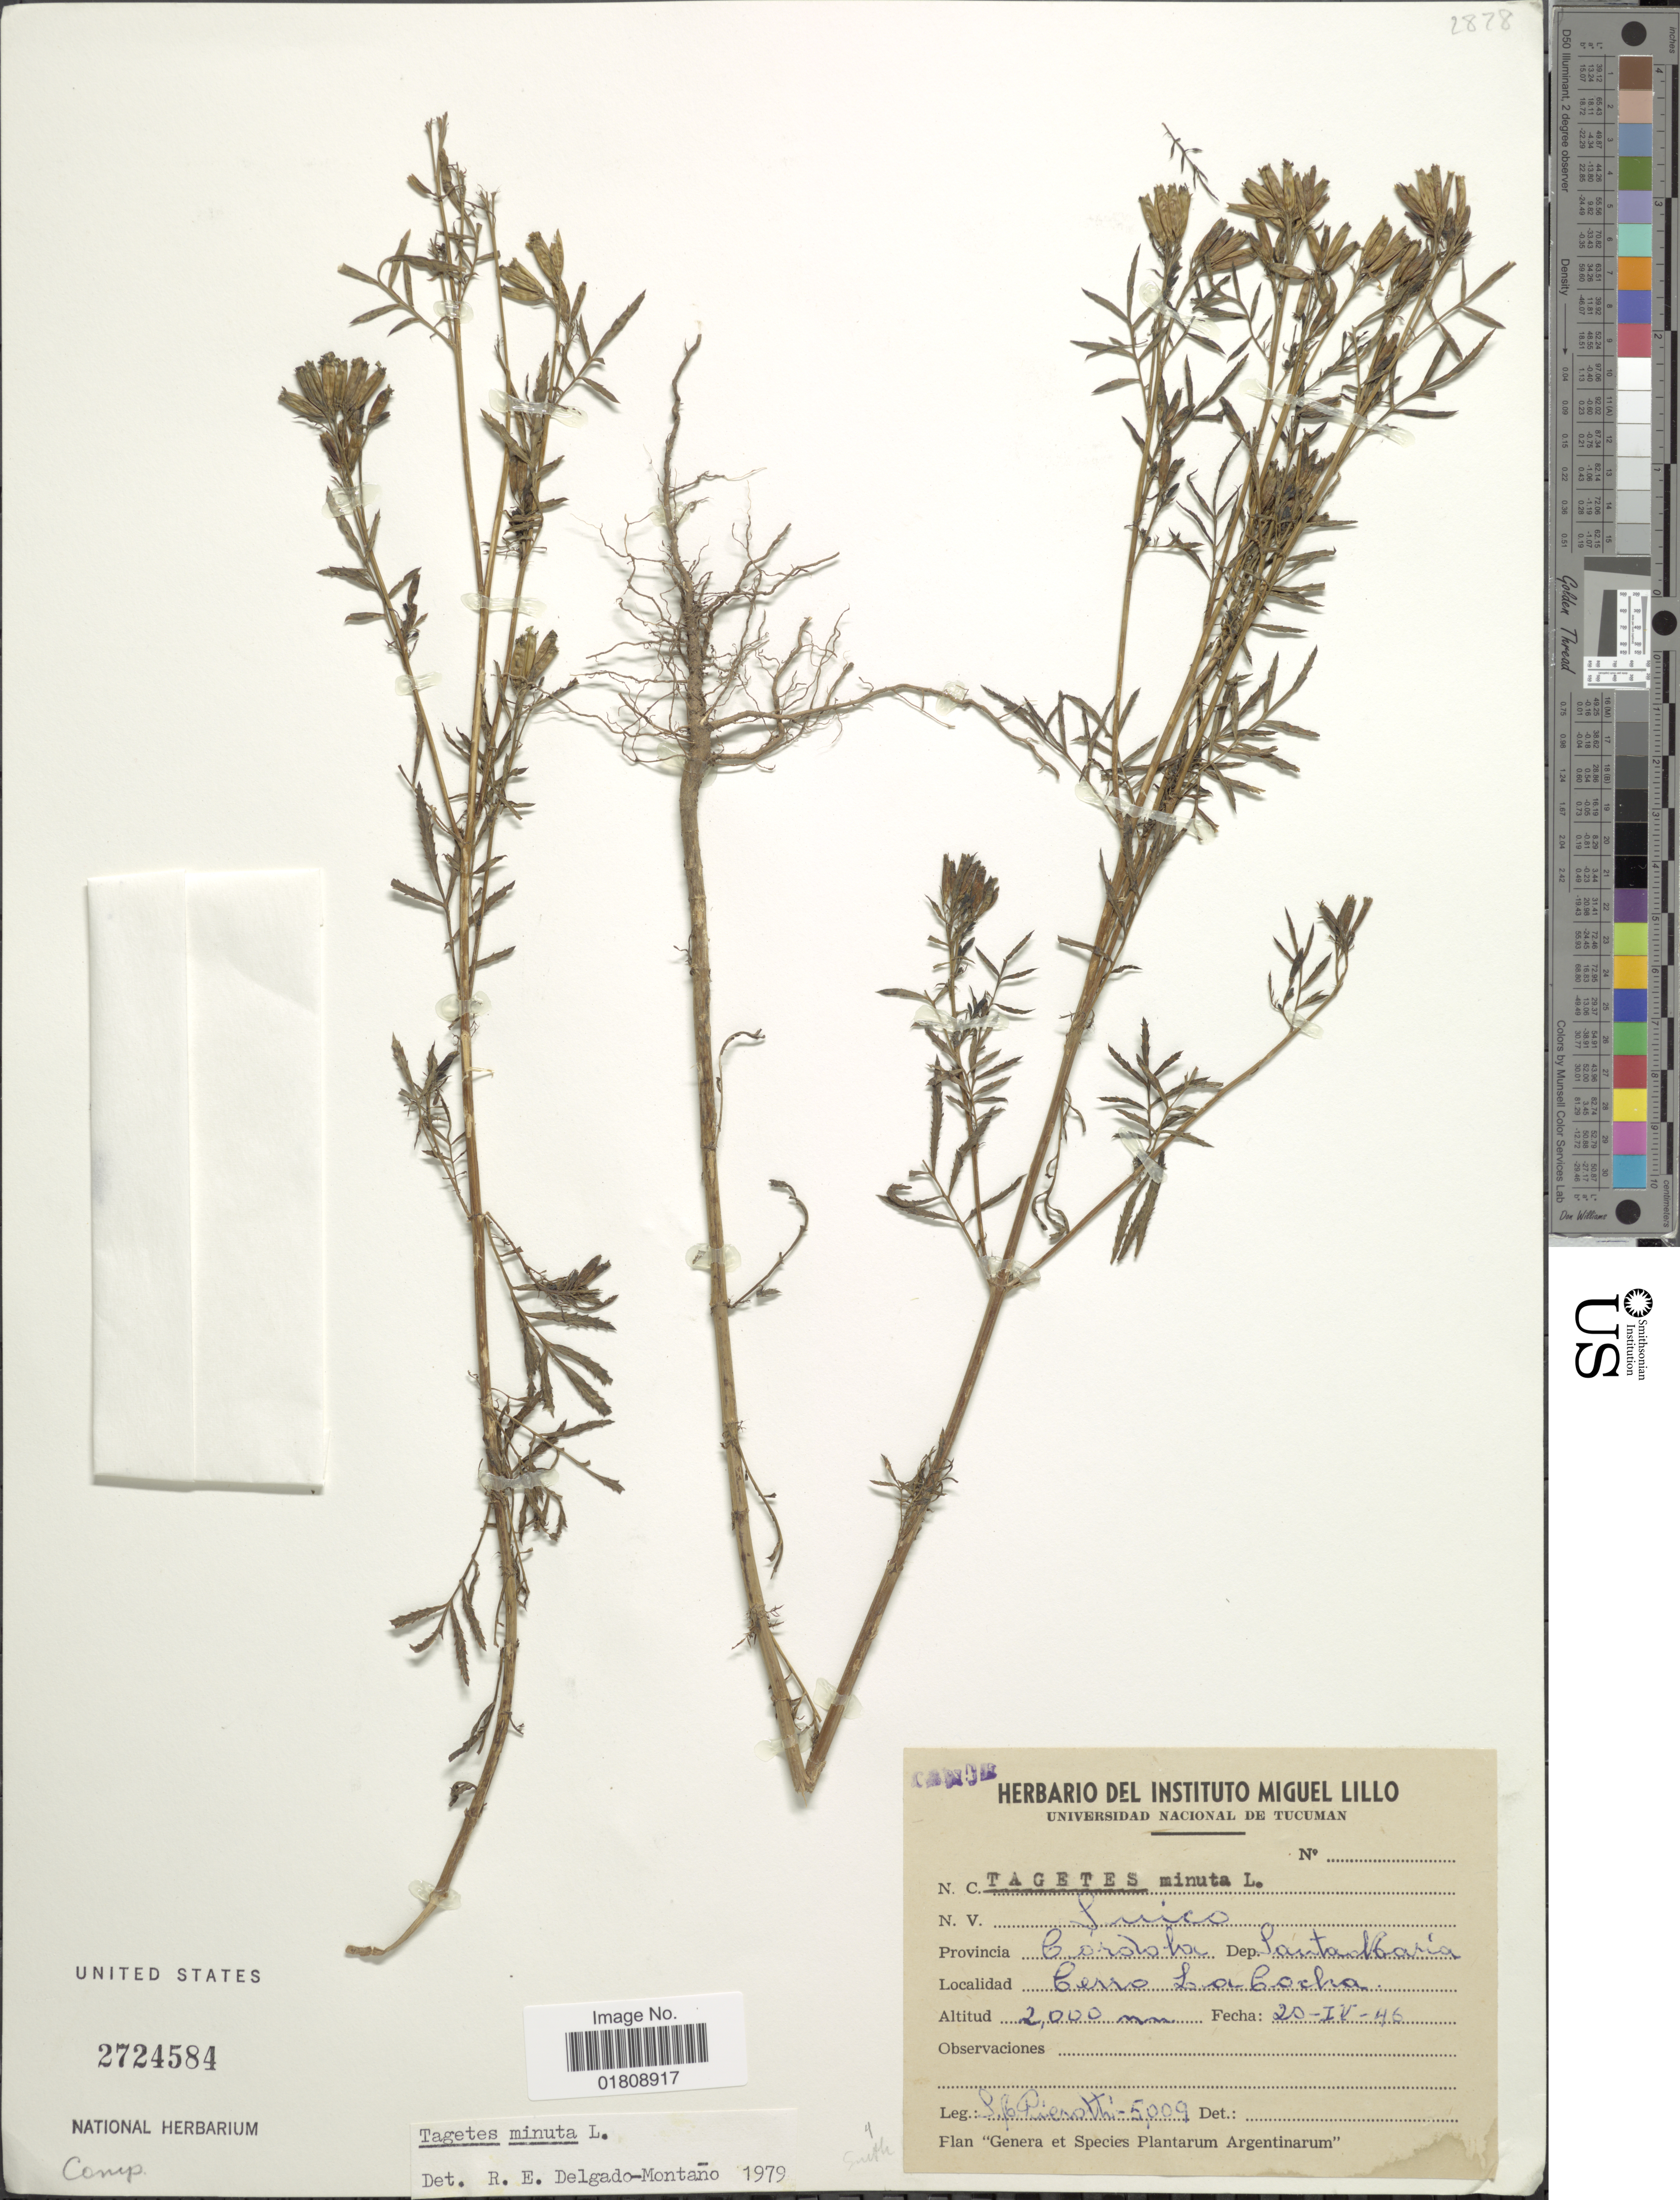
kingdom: Plantae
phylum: Tracheophyta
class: Magnoliopsida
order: Asterales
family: Asteraceae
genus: Tagetes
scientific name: Tagetes minuta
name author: L.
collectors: S. A. Pierotti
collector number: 5009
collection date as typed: Transcribed d/m/y: 20/4/46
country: Argentina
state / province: Cordoba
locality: Dep. Santa Maria, Cerro La Cocha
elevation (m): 2000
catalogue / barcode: US 2724584